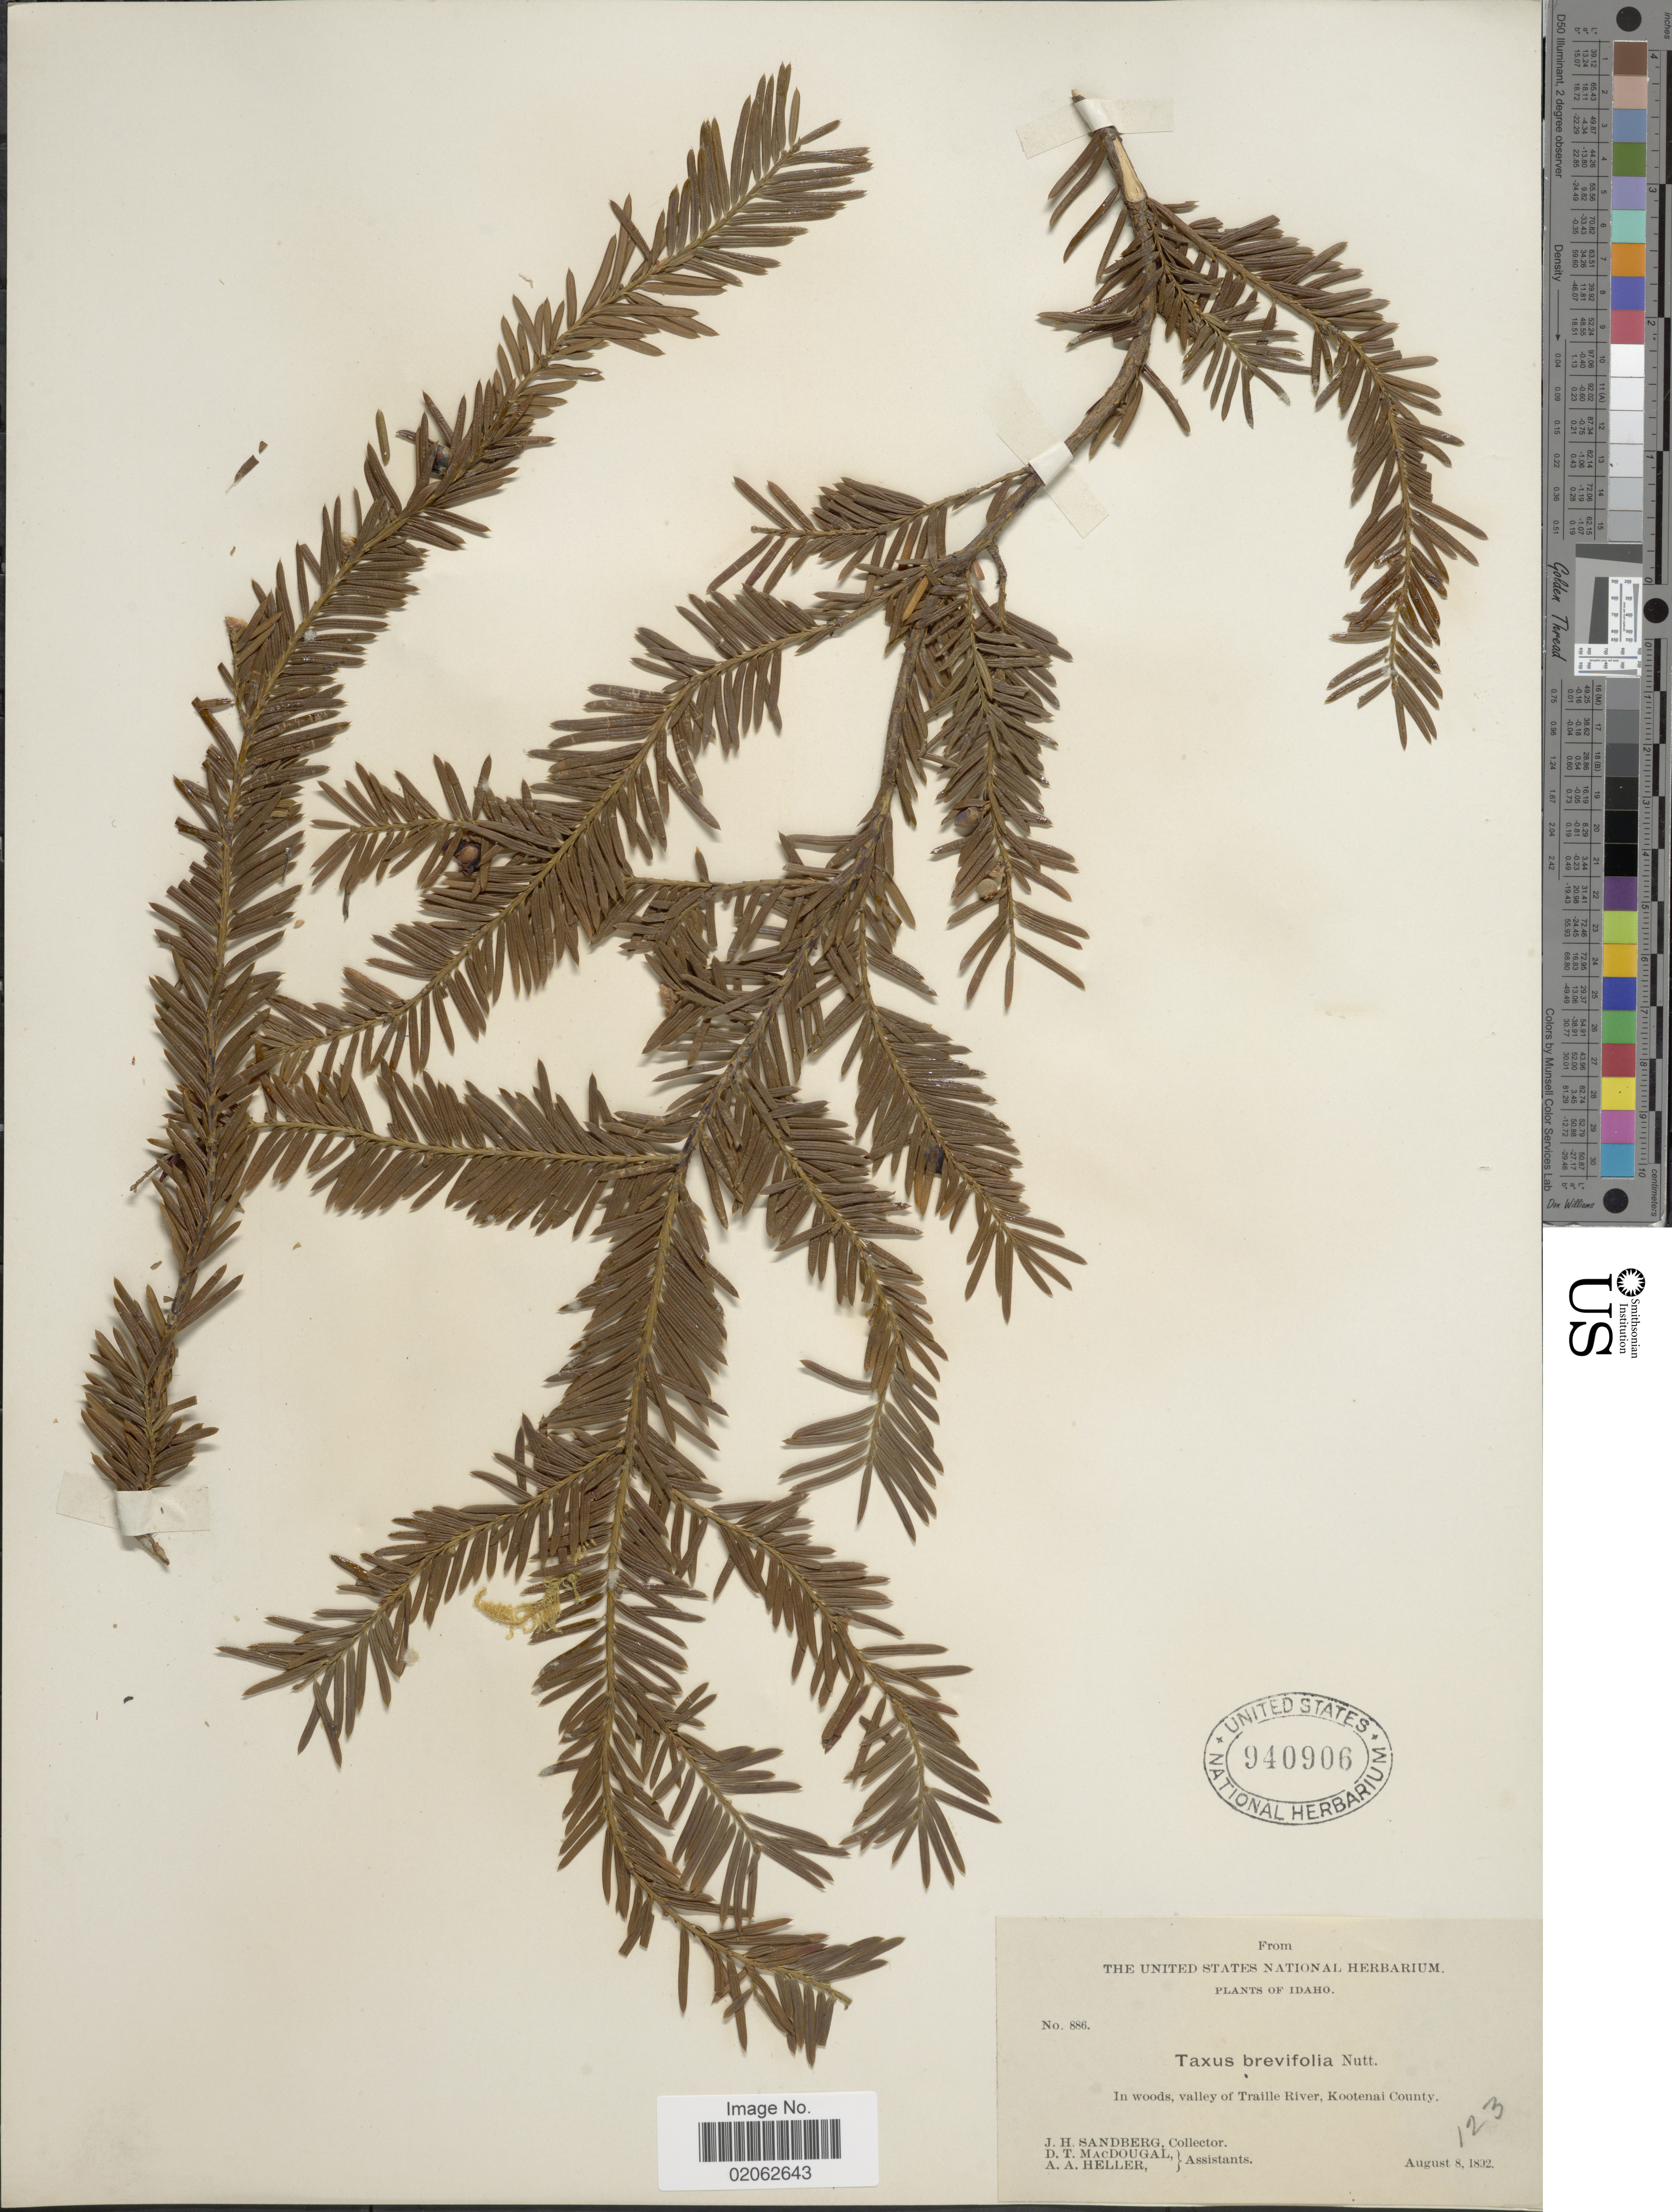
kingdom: Plantae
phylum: Tracheophyta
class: Pinopsida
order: Pinales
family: Taxaceae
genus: Taxus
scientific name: Taxus brevifolia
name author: Nutt.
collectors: J. H. Sandberg, D. T. MacDougal & A. A. Heller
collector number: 886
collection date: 1892-08-08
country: United States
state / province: Idaho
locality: In woods, valley of Traille River, Kootenai County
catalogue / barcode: US 940906